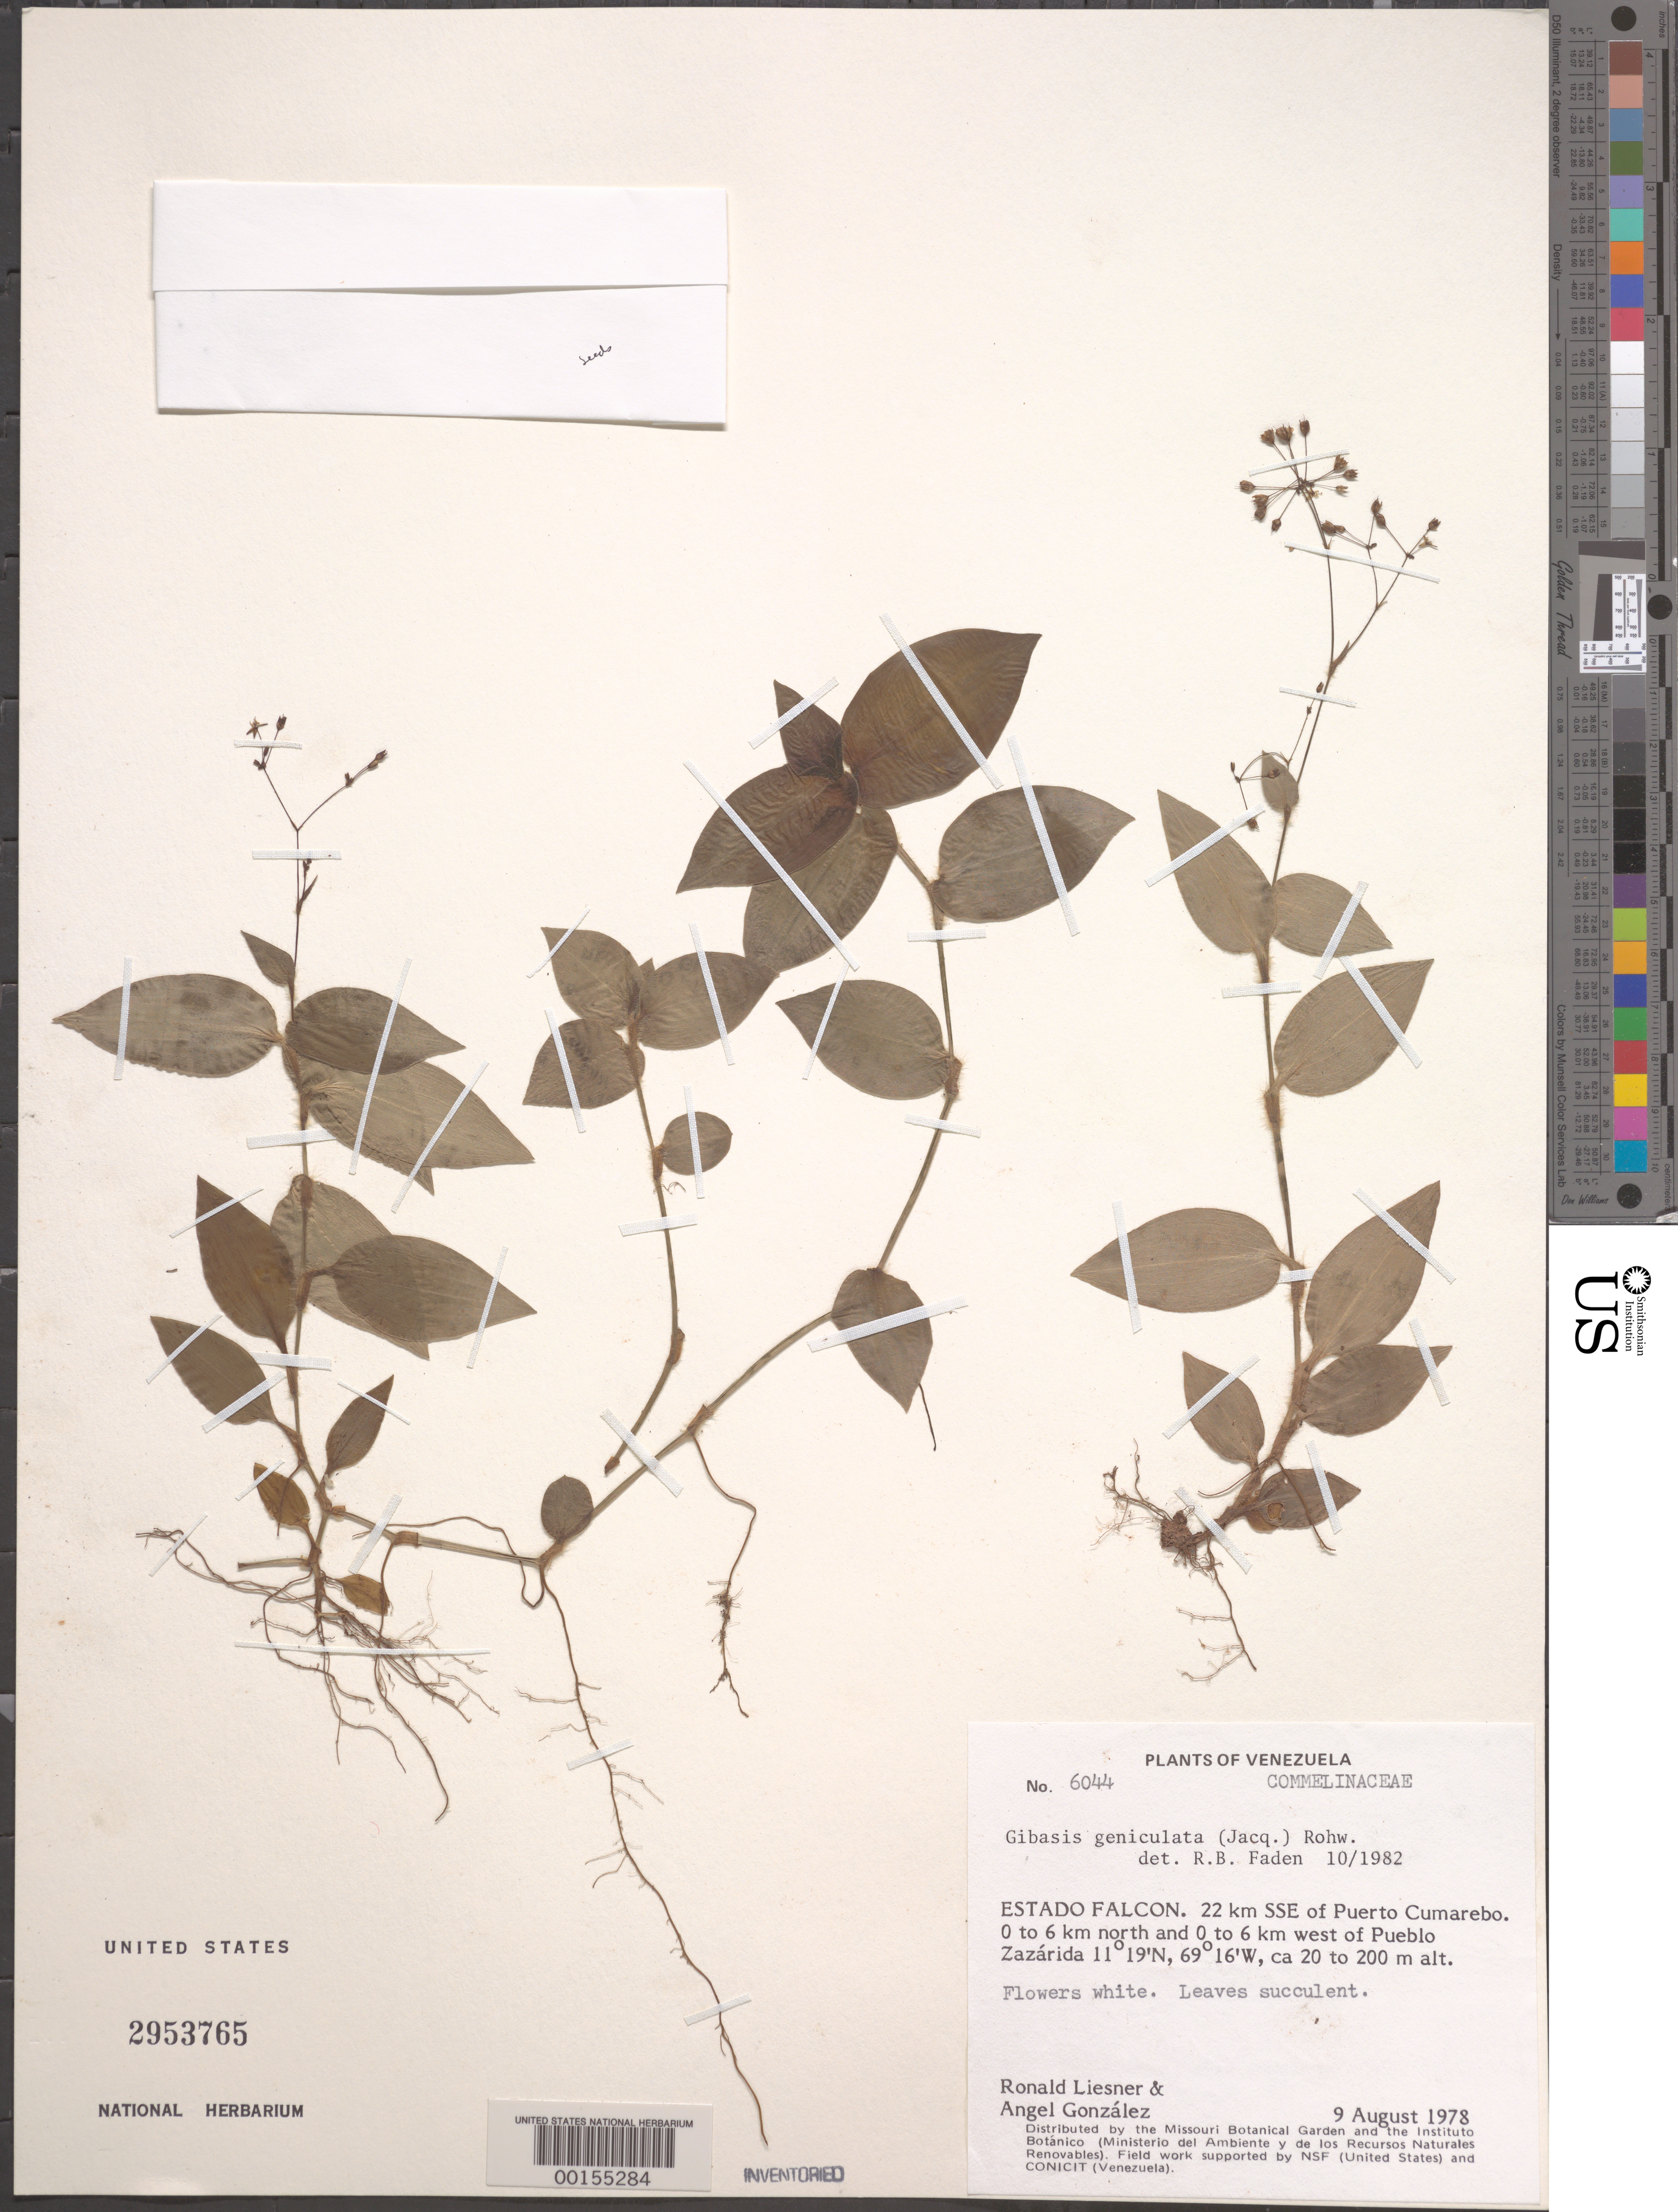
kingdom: Plantae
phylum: Tracheophyta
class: Liliopsida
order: Commelinales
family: Commelinaceae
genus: Gibasis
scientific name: Gibasis geniculata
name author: (Jacq.) Rohweder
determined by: Faden, Robert B., (US), Smithsonian Institution - National Museum of Natural History (UNITED STATES)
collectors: R. L. Liesner & A. C. González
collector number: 6044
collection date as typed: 09 Aug 1978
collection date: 1978-08-09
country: Venezuela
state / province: Falcón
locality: SSE of Puerto Cumarebo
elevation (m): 20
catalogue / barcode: US 2953765